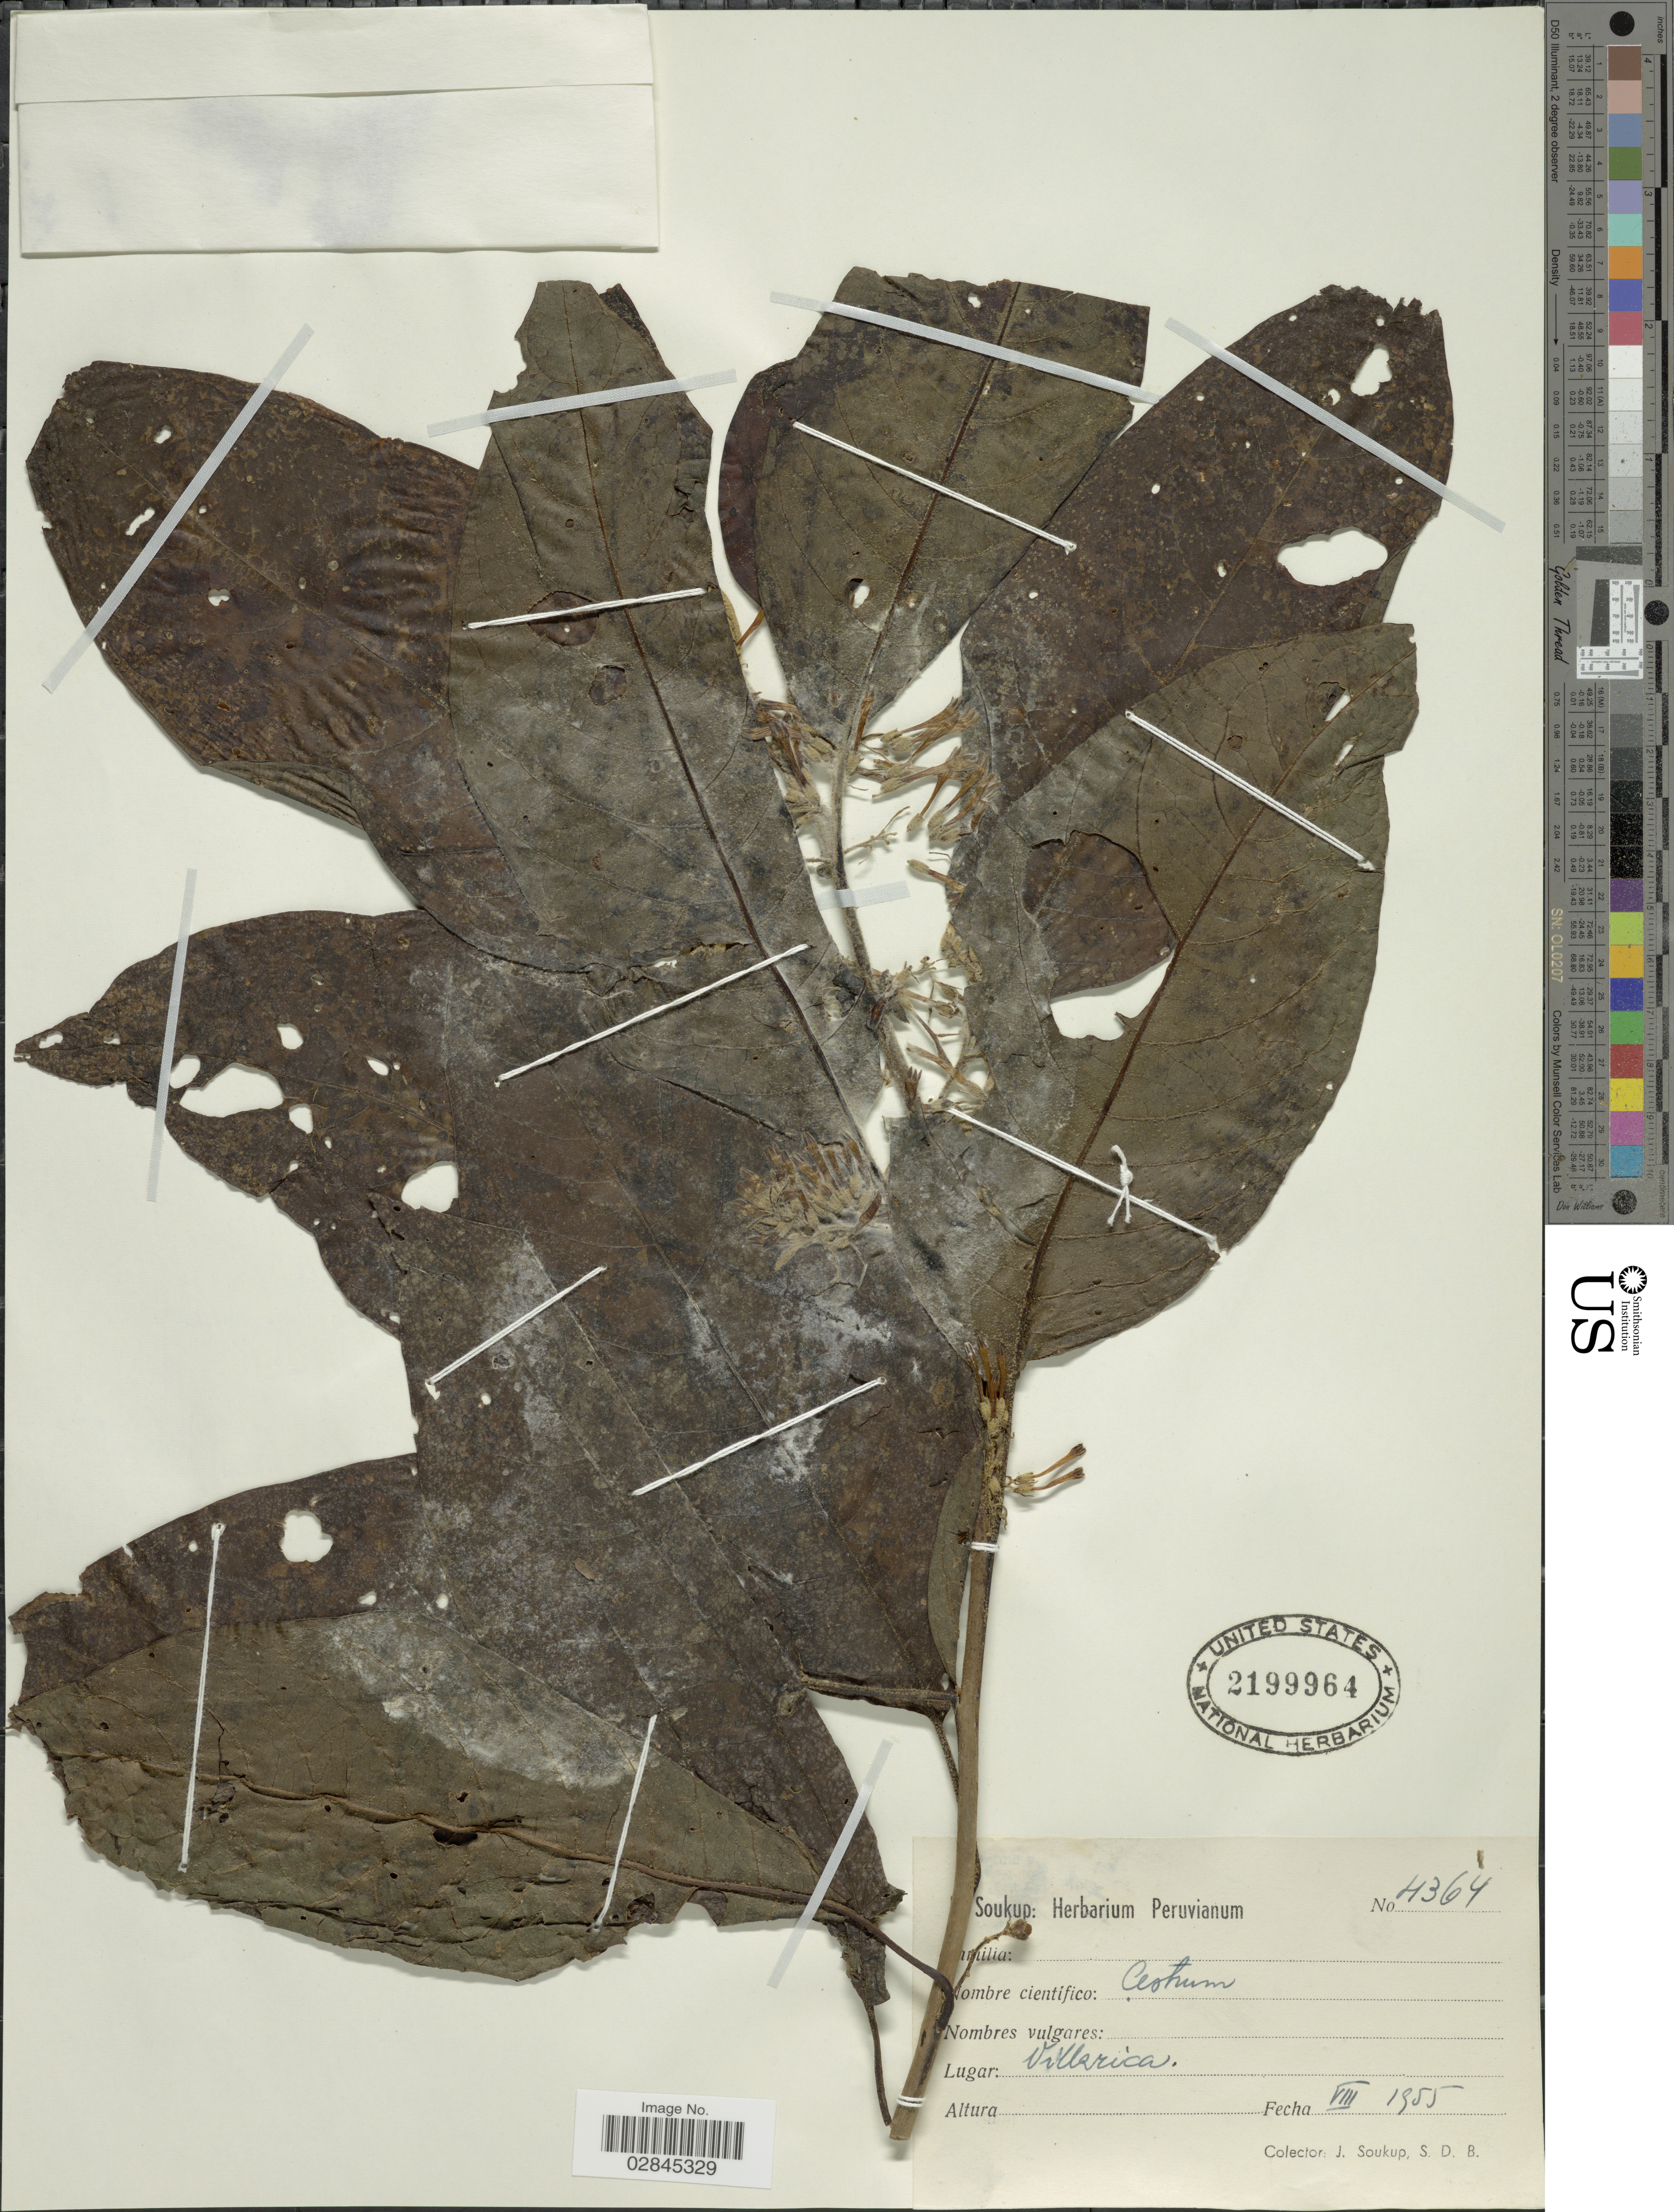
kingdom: Plantae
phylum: Tracheophyta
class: Magnoliopsida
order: Solanales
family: Solanaceae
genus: Cestrum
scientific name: Cestrum sp.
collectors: J. Soukup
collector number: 4364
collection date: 1955-08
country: Peru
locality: Villarica.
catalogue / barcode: US 2199964